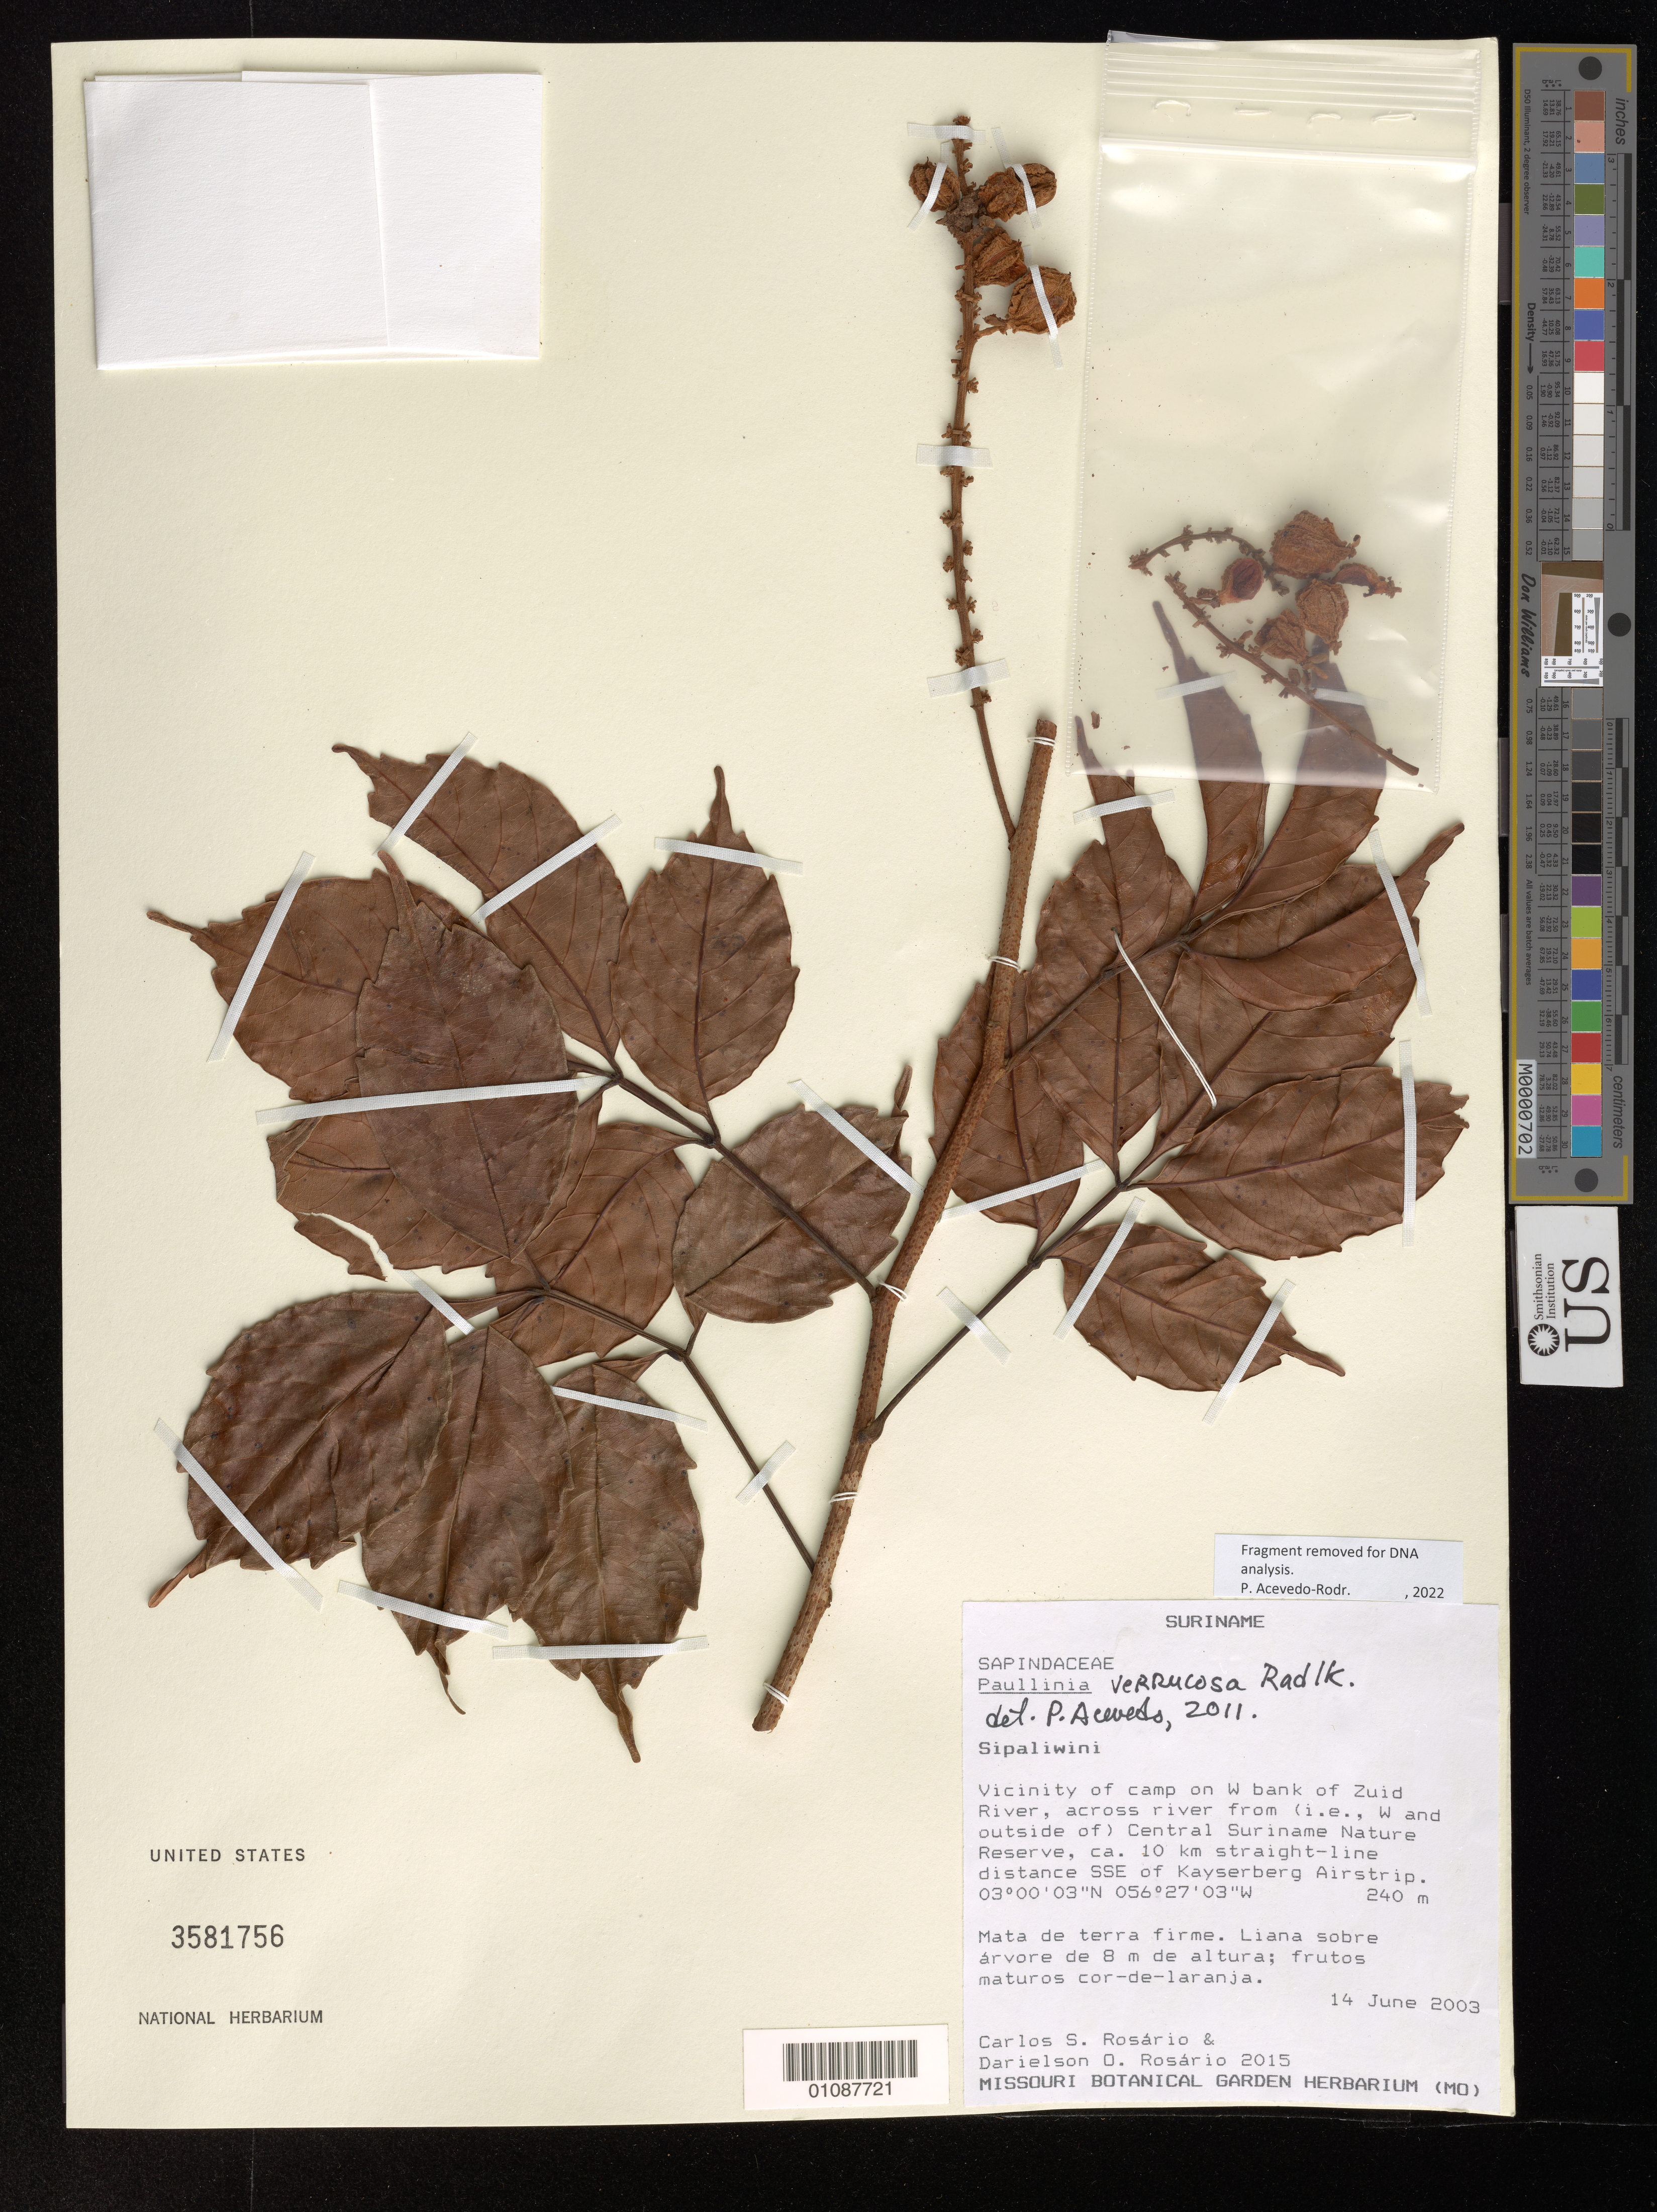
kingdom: Plantae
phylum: Tracheophyta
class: Magnoliopsida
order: Sapindales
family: Sapindaceae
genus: Paullinia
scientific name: Paullinia verrucosa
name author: Radlk.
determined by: Acevedo-Rodríguez, P., (BOT), Smithsonian Institution - National Museum of Natural History (UNITED STATES)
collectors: C. S. Rosário & D. Rosario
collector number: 2015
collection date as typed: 14-Jun-03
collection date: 2003-06-14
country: Suriname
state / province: Sipaliwini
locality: Central SURINAMEe Nature Reserve; vic on camp of W bank of Zuid river, across river from (ie W and outside of); ca 10km straight-line distance SSE of Kayserberg Airstrip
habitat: Mata de terra firme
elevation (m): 240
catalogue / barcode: US 3581756